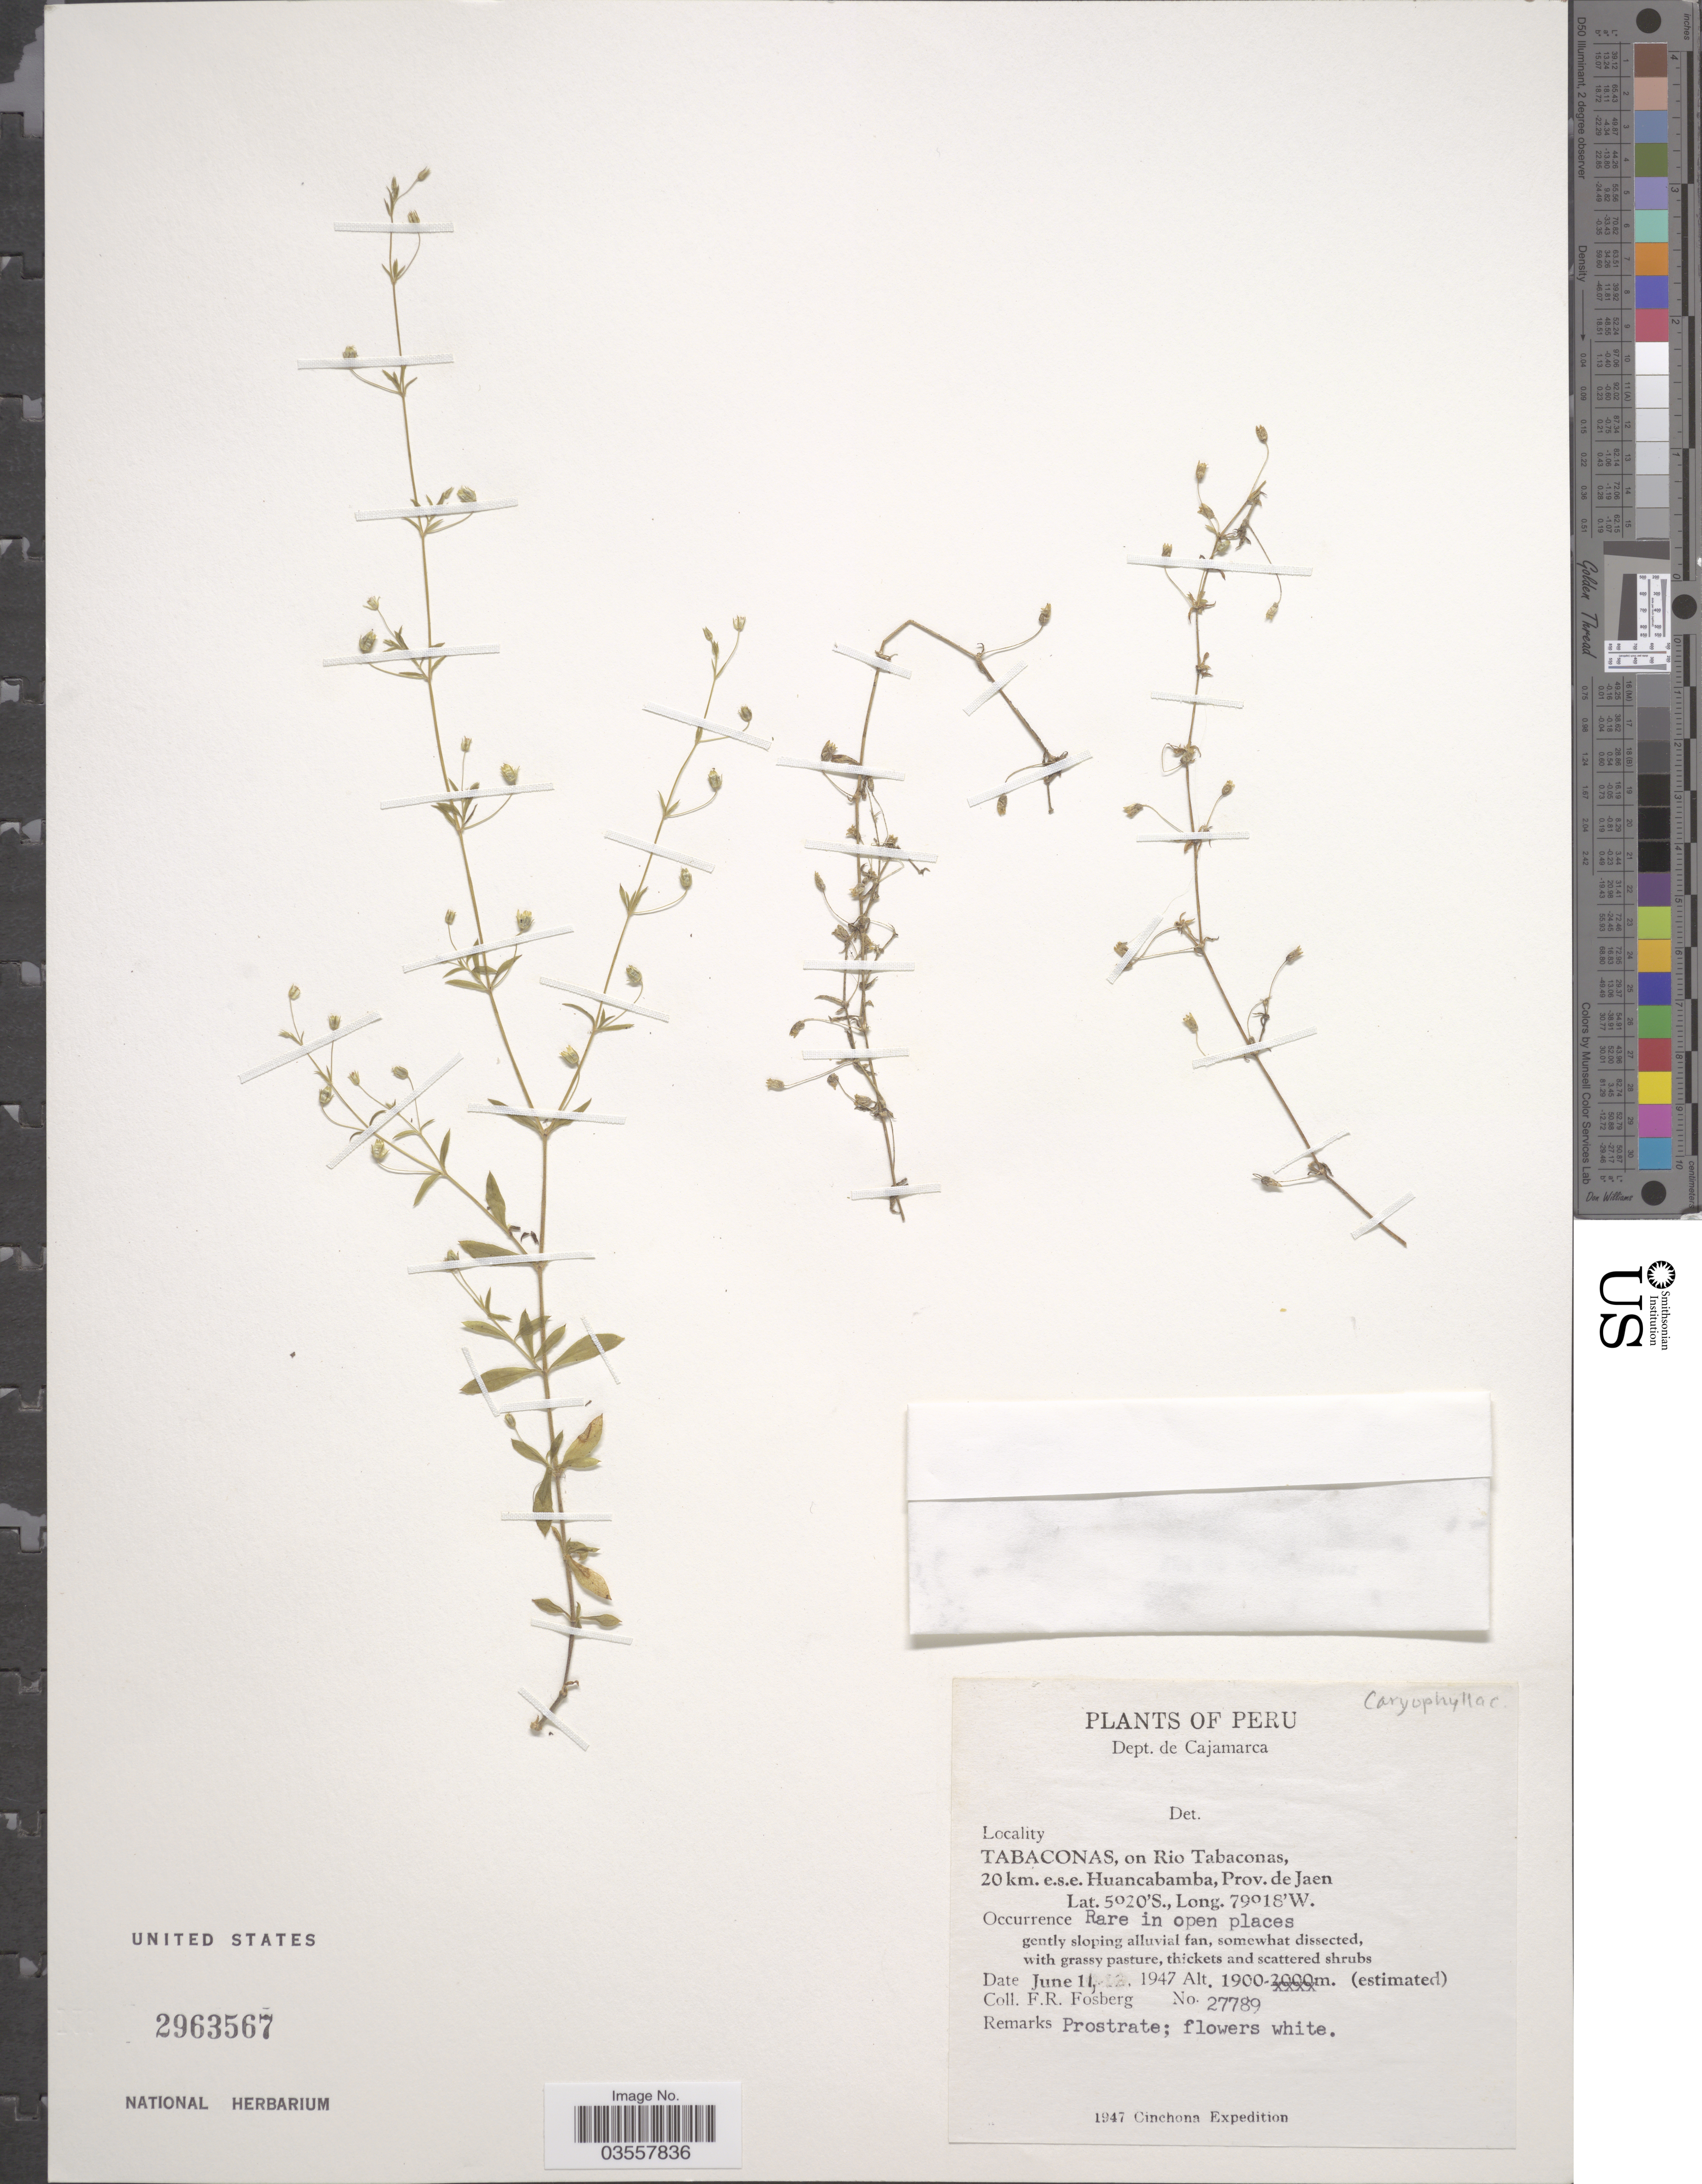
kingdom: Plantae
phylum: Tracheophyta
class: Magnoliopsida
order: Caryophyllales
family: Caryophyllaceae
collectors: F. R. Fosberg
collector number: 27789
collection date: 1947-06-11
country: Peru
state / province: Cajamarca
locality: Dept. de Cajamarca. Tabaconas, on Rio Tabaconas, 20 km. e.s.e. Huancabamba, Prov. de Jaen.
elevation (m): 1900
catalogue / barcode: US 2963567